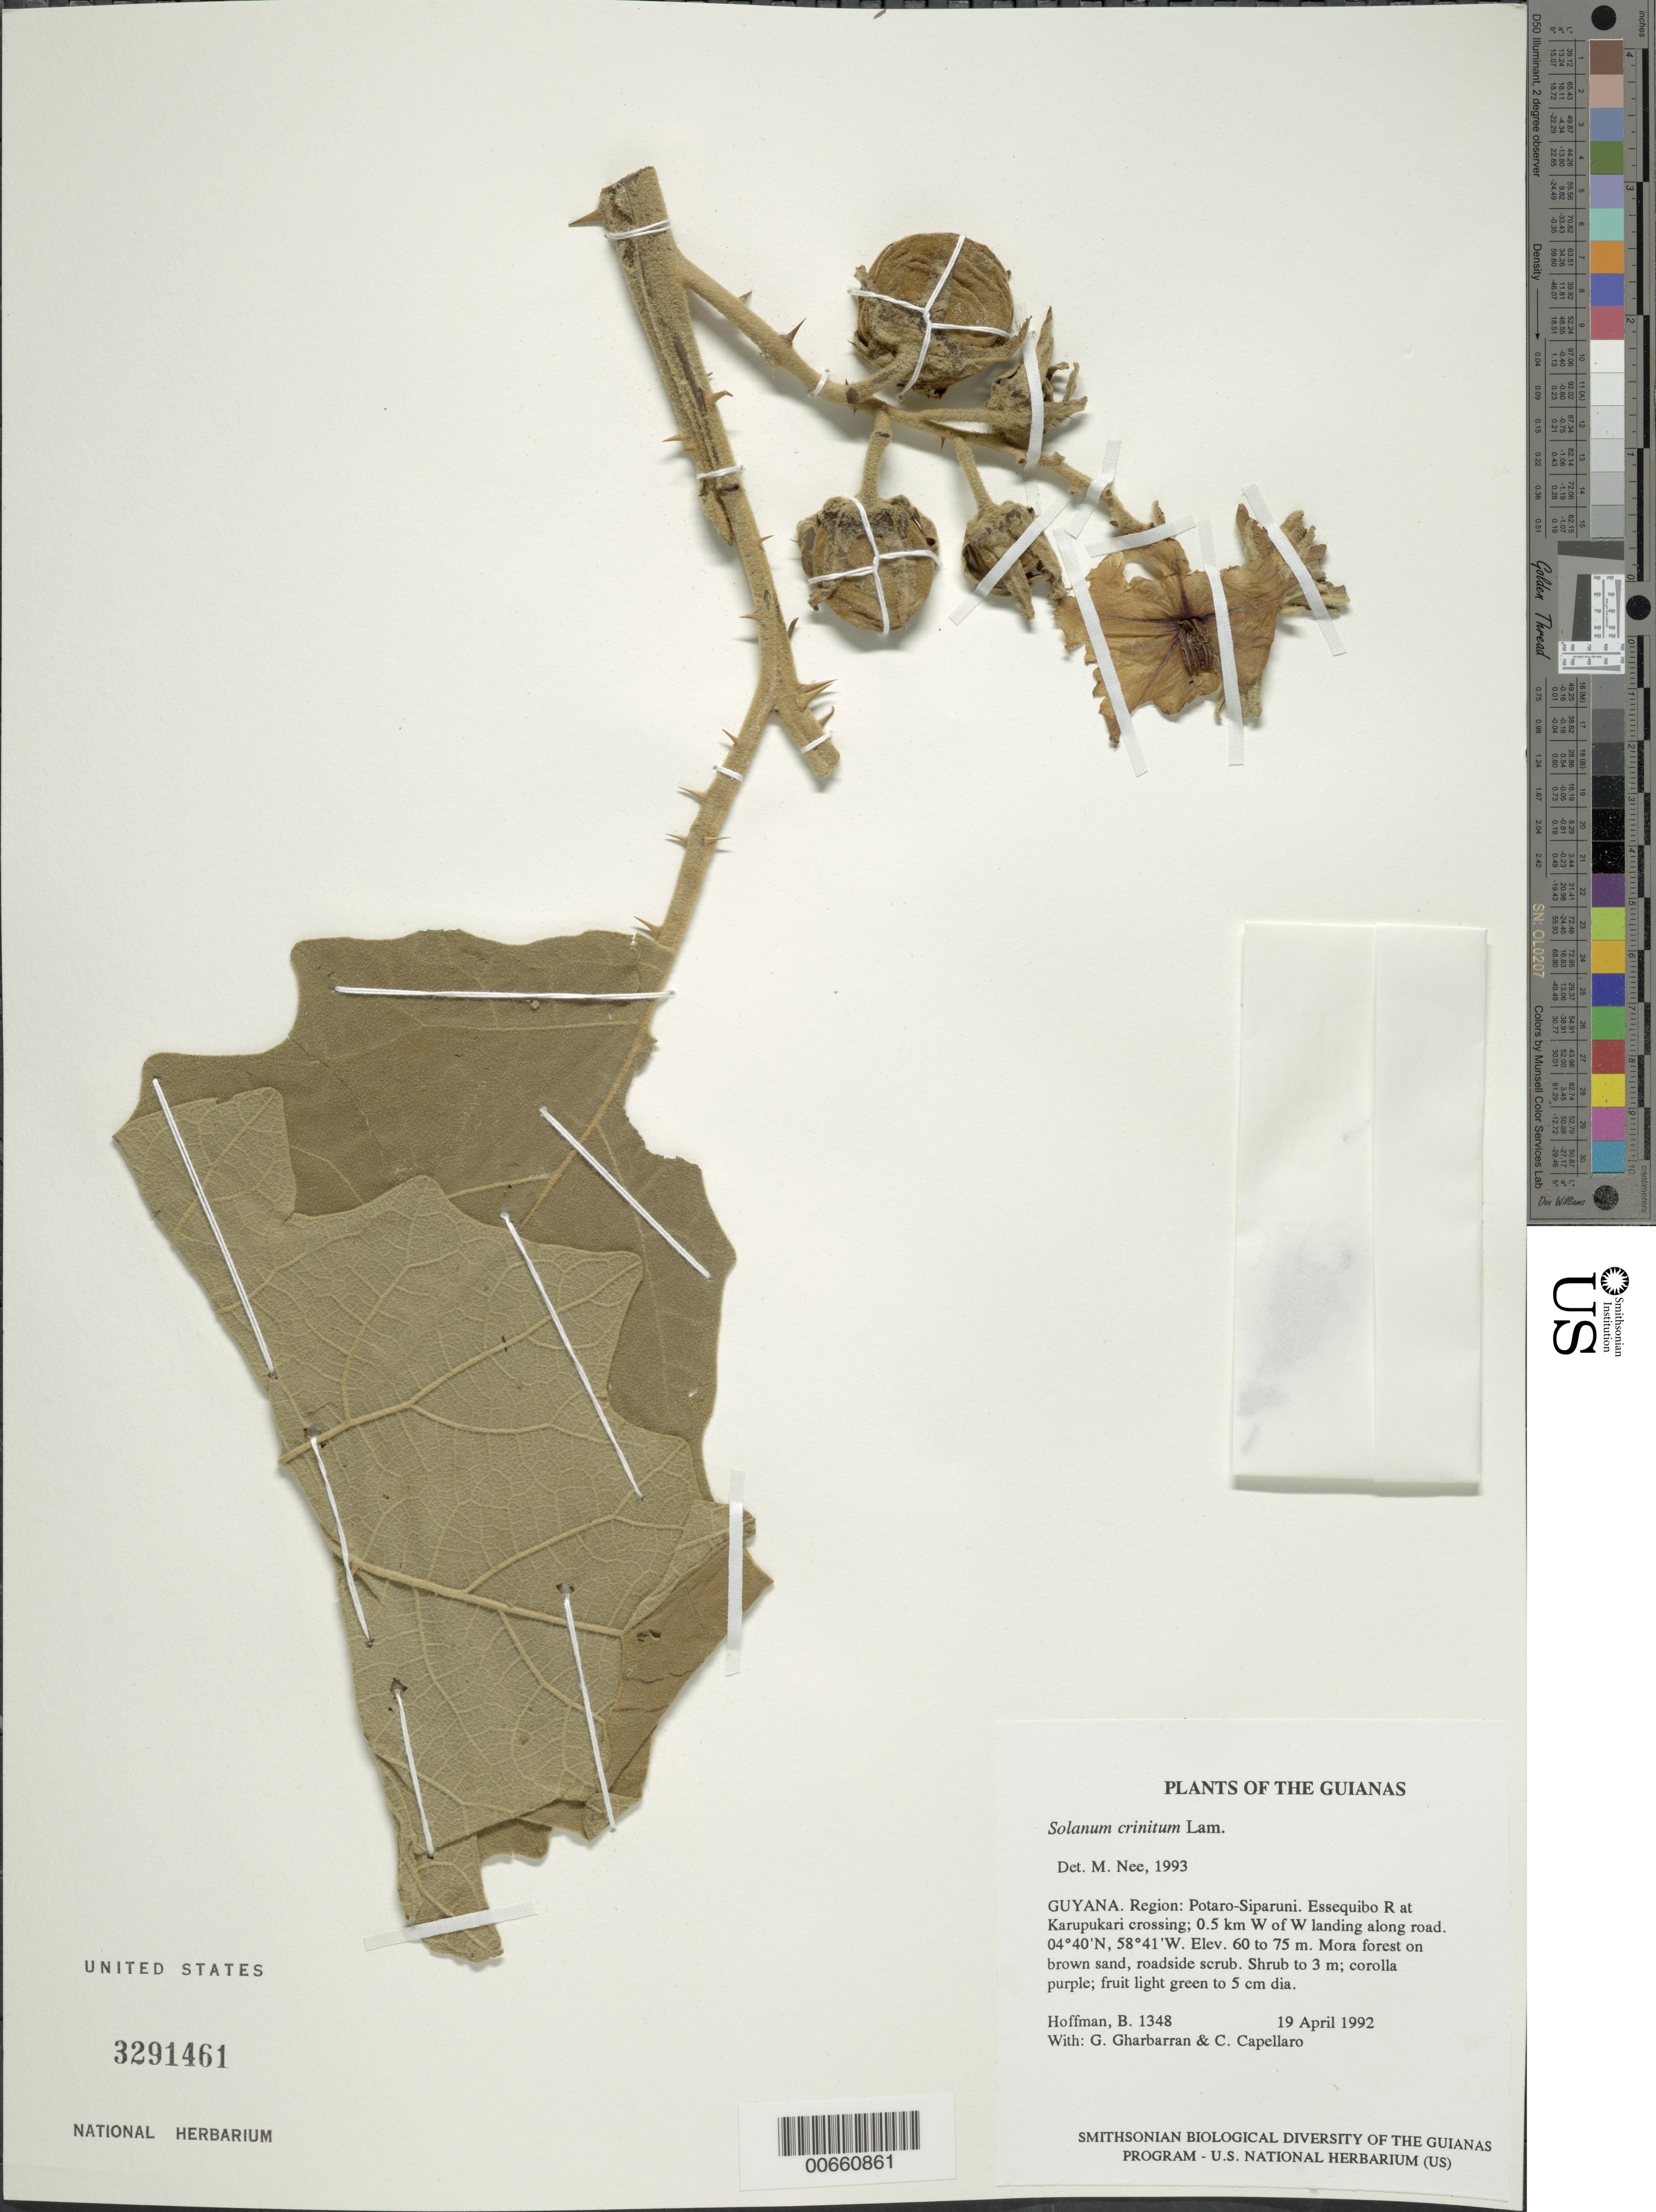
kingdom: Plantae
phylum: Tracheophyta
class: Magnoliopsida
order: Solanales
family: Solanaceae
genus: Solanum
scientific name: Solanum crinitum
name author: Lam.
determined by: Nee, Michael H.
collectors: B. Hoffman, G. Gharbarran & C. Capellaro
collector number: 1348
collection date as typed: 4 Apr 1992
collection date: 1992-04-04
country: Guyana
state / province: Potaro-Siparuni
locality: Essequibo River at Karupukari crossing; 0.5 km W of W landing along road. Iwokrama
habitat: Mora forest on brown sand, roadside scrub.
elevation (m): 60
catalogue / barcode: US 3291461